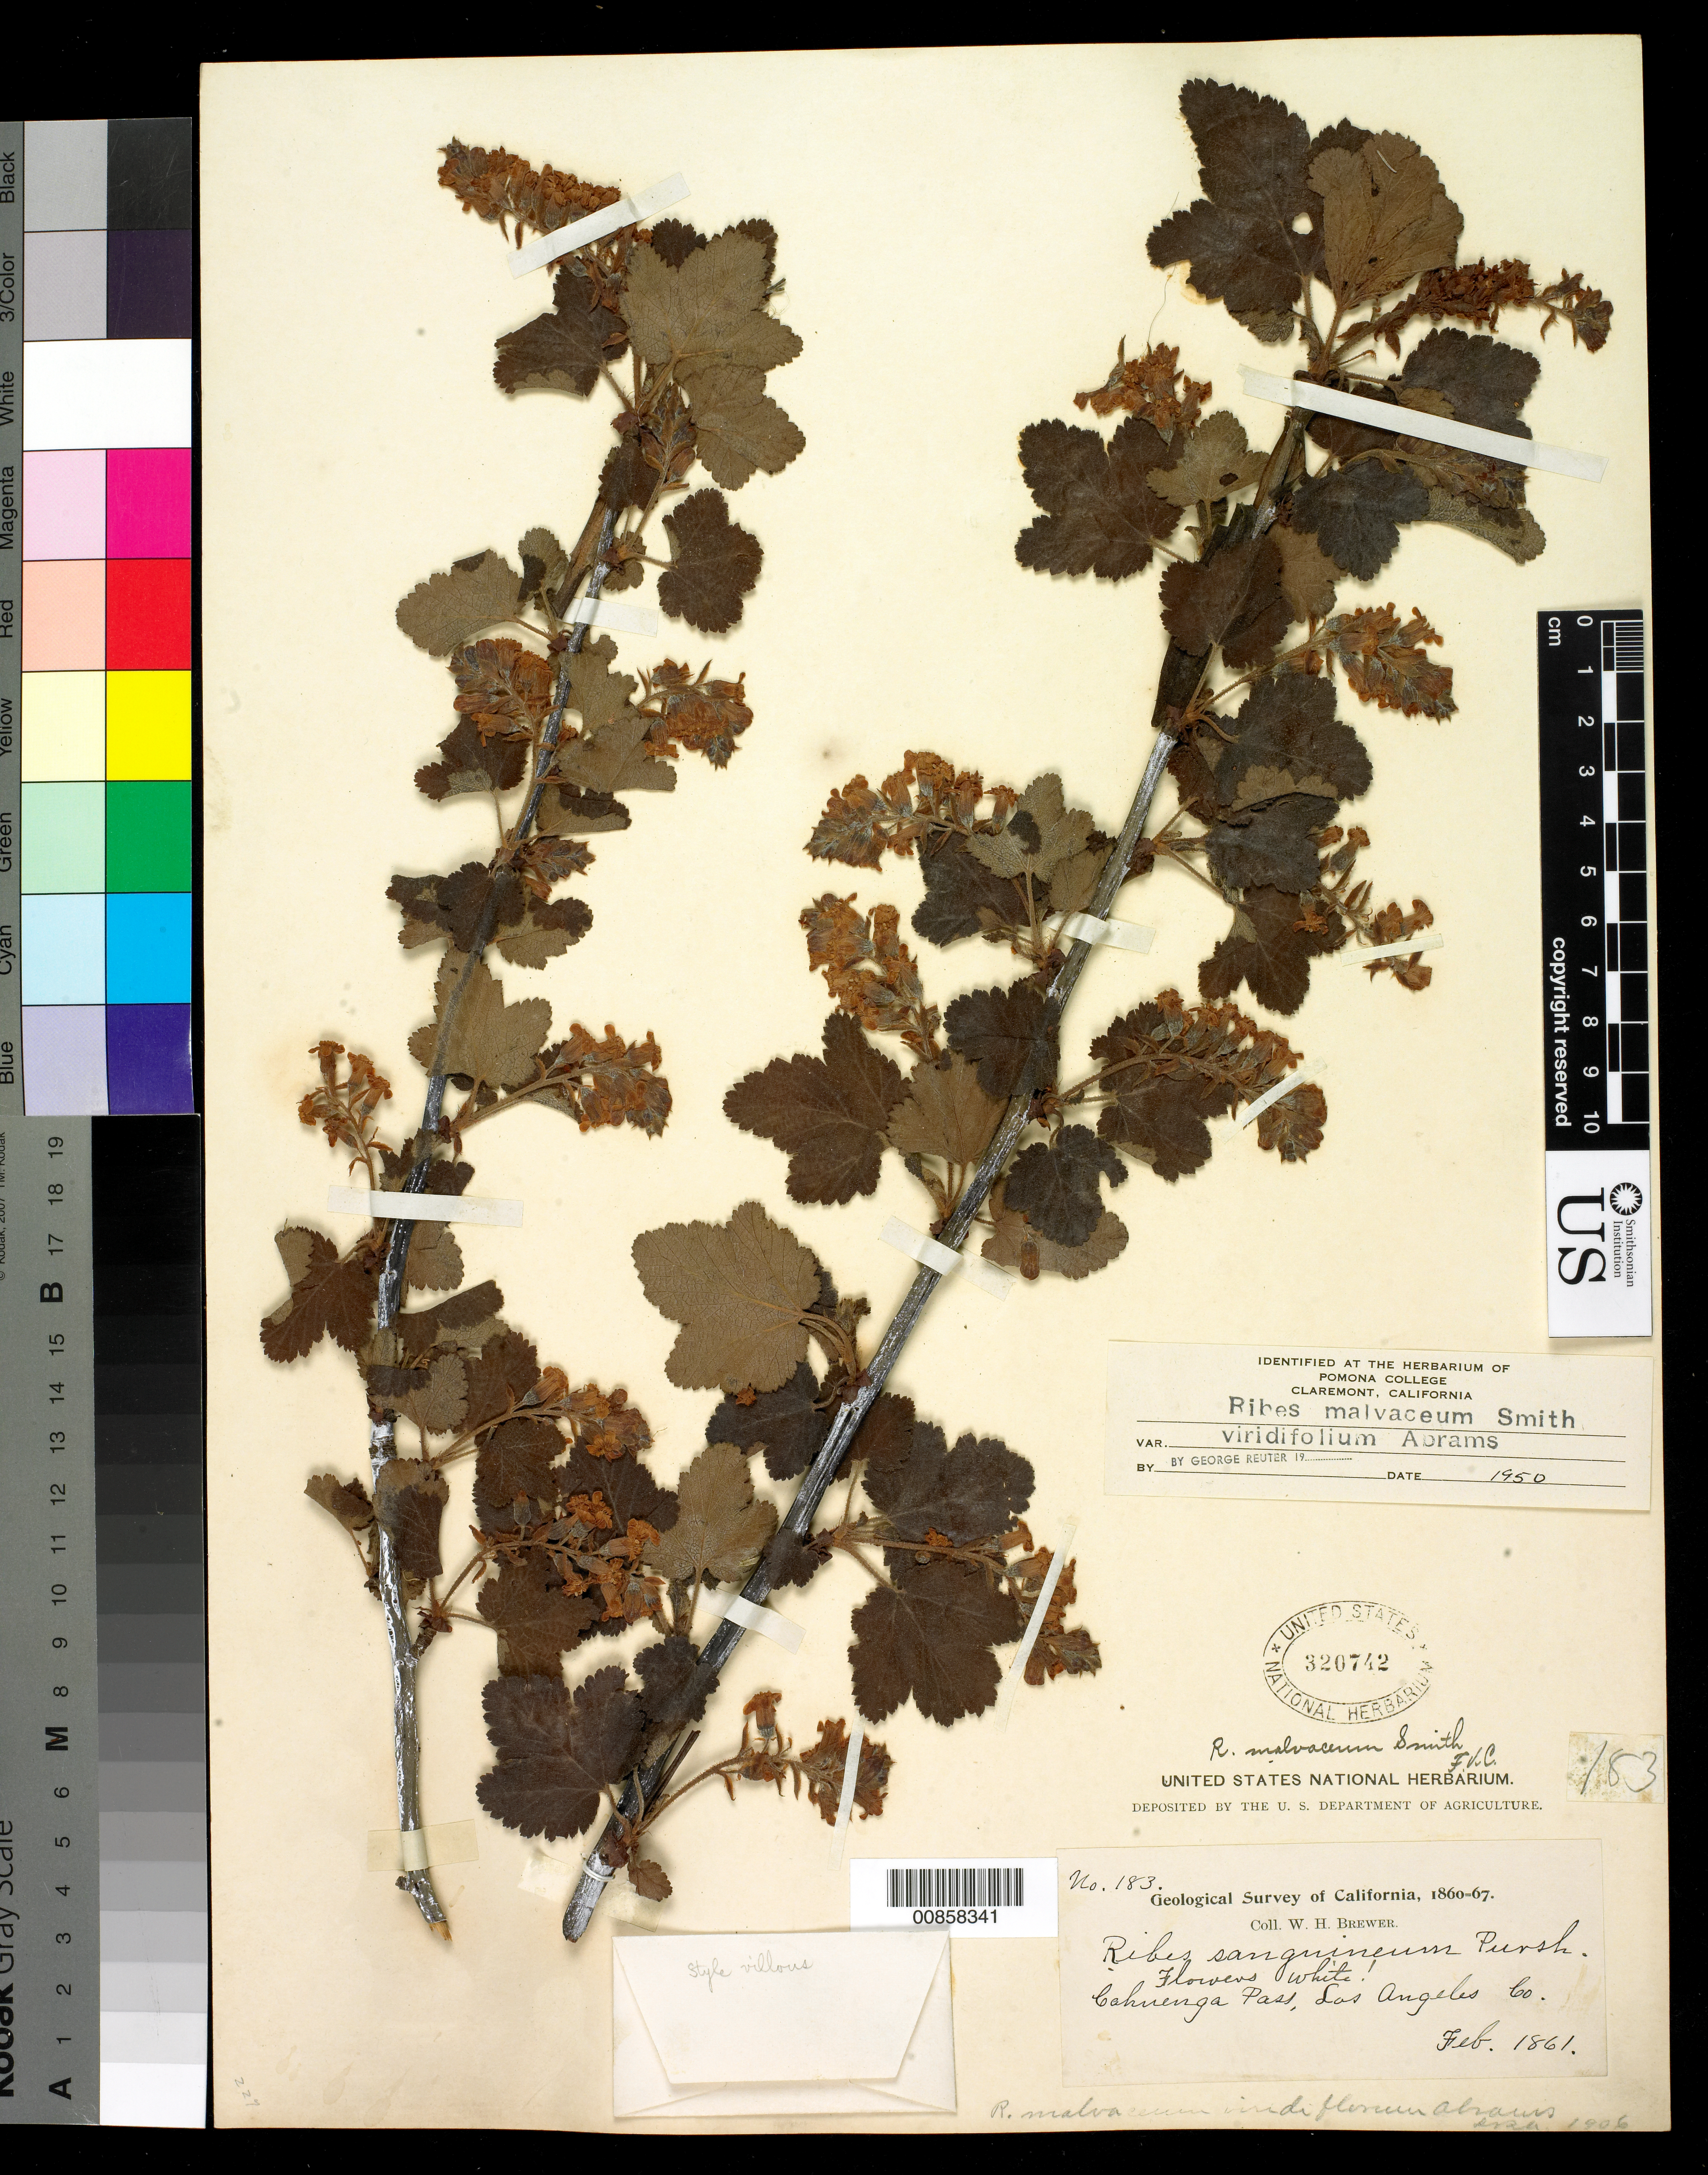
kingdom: Plantae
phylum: Tracheophyta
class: Magnoliopsida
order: Saxifragales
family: Grossulariaceae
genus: Ribes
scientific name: Ribes malvaceum var. viridifolium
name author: Abrams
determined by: Reuter, --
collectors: W. H. Brewer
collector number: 183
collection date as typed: Feb 1861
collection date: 1861-02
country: United States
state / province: California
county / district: Los Angeles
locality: Cahuenga Pass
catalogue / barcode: US 320742